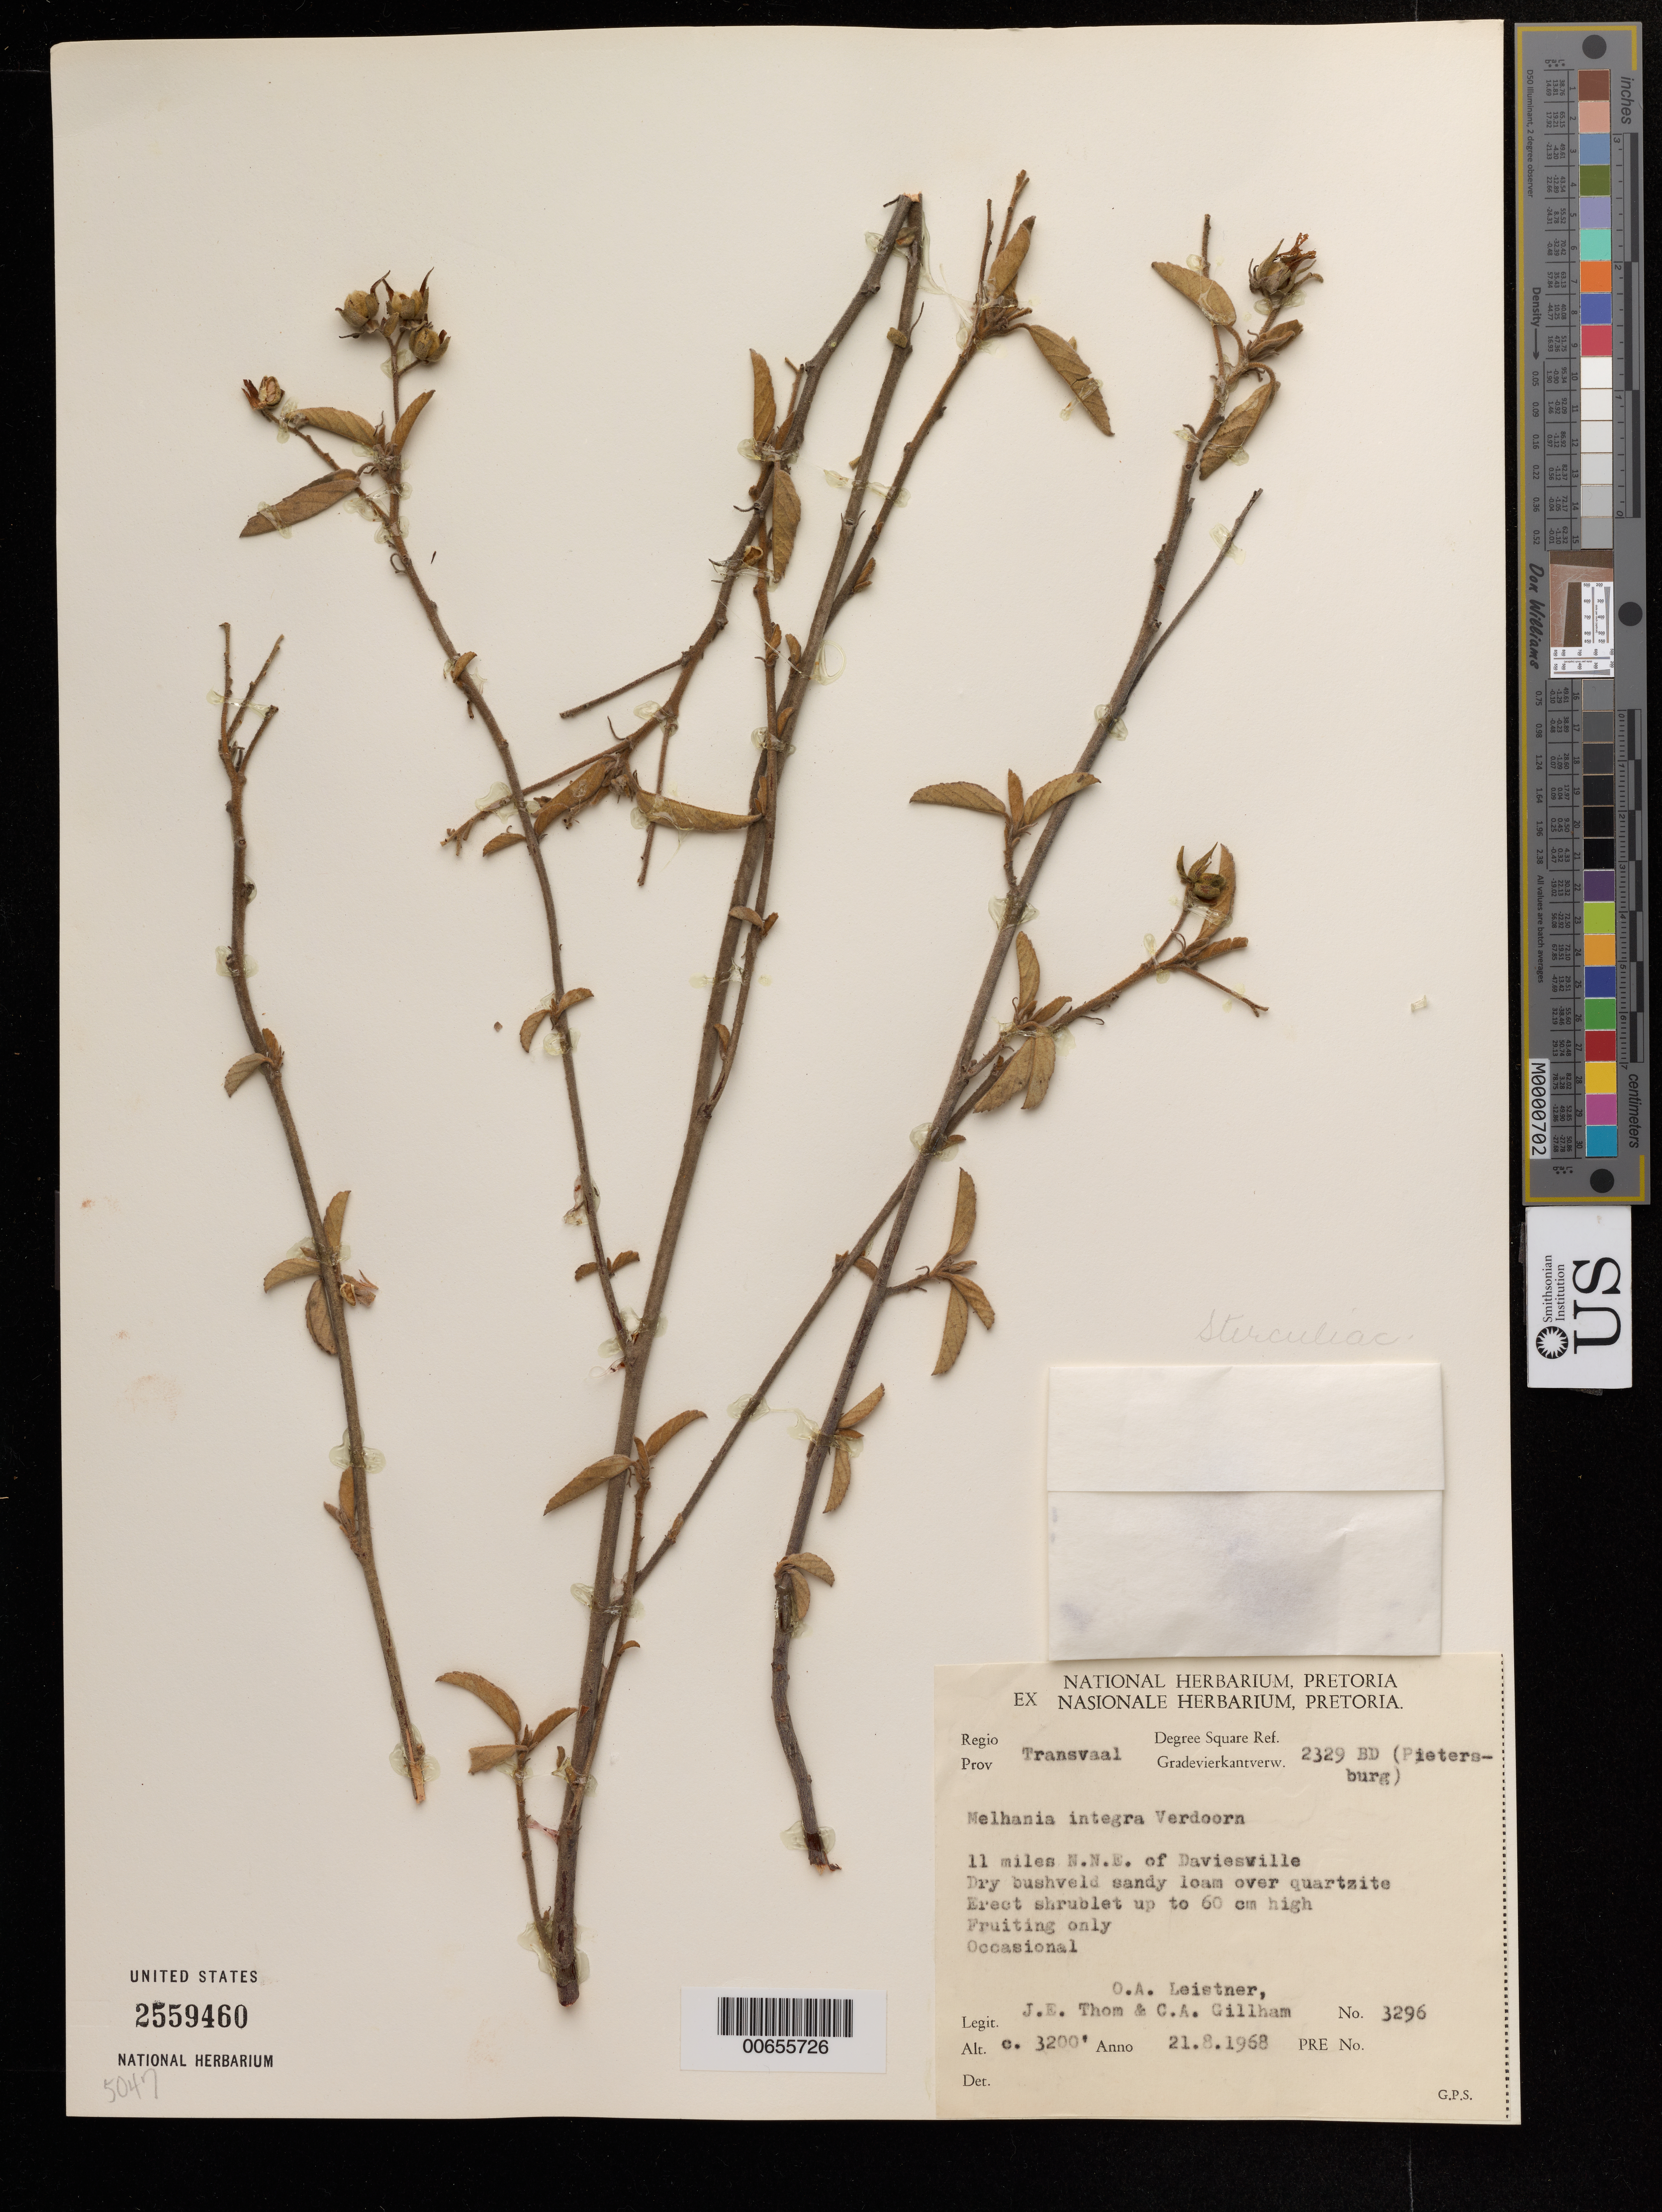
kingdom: Plantae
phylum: Tracheophyta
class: Magnoliopsida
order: Malvales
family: Malvaceae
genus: Melhania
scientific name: Melhania integra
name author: Verd.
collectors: O. A. Leistner, J. Thom & C. Gillham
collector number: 3296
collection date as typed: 21 Aug 1968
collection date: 1968-08-21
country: South Africa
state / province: Limpopo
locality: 1 miles NNE of Daviesville. Transvaal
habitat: Dry bushveld sandy loam over quartzite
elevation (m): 975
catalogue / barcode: US 2559460